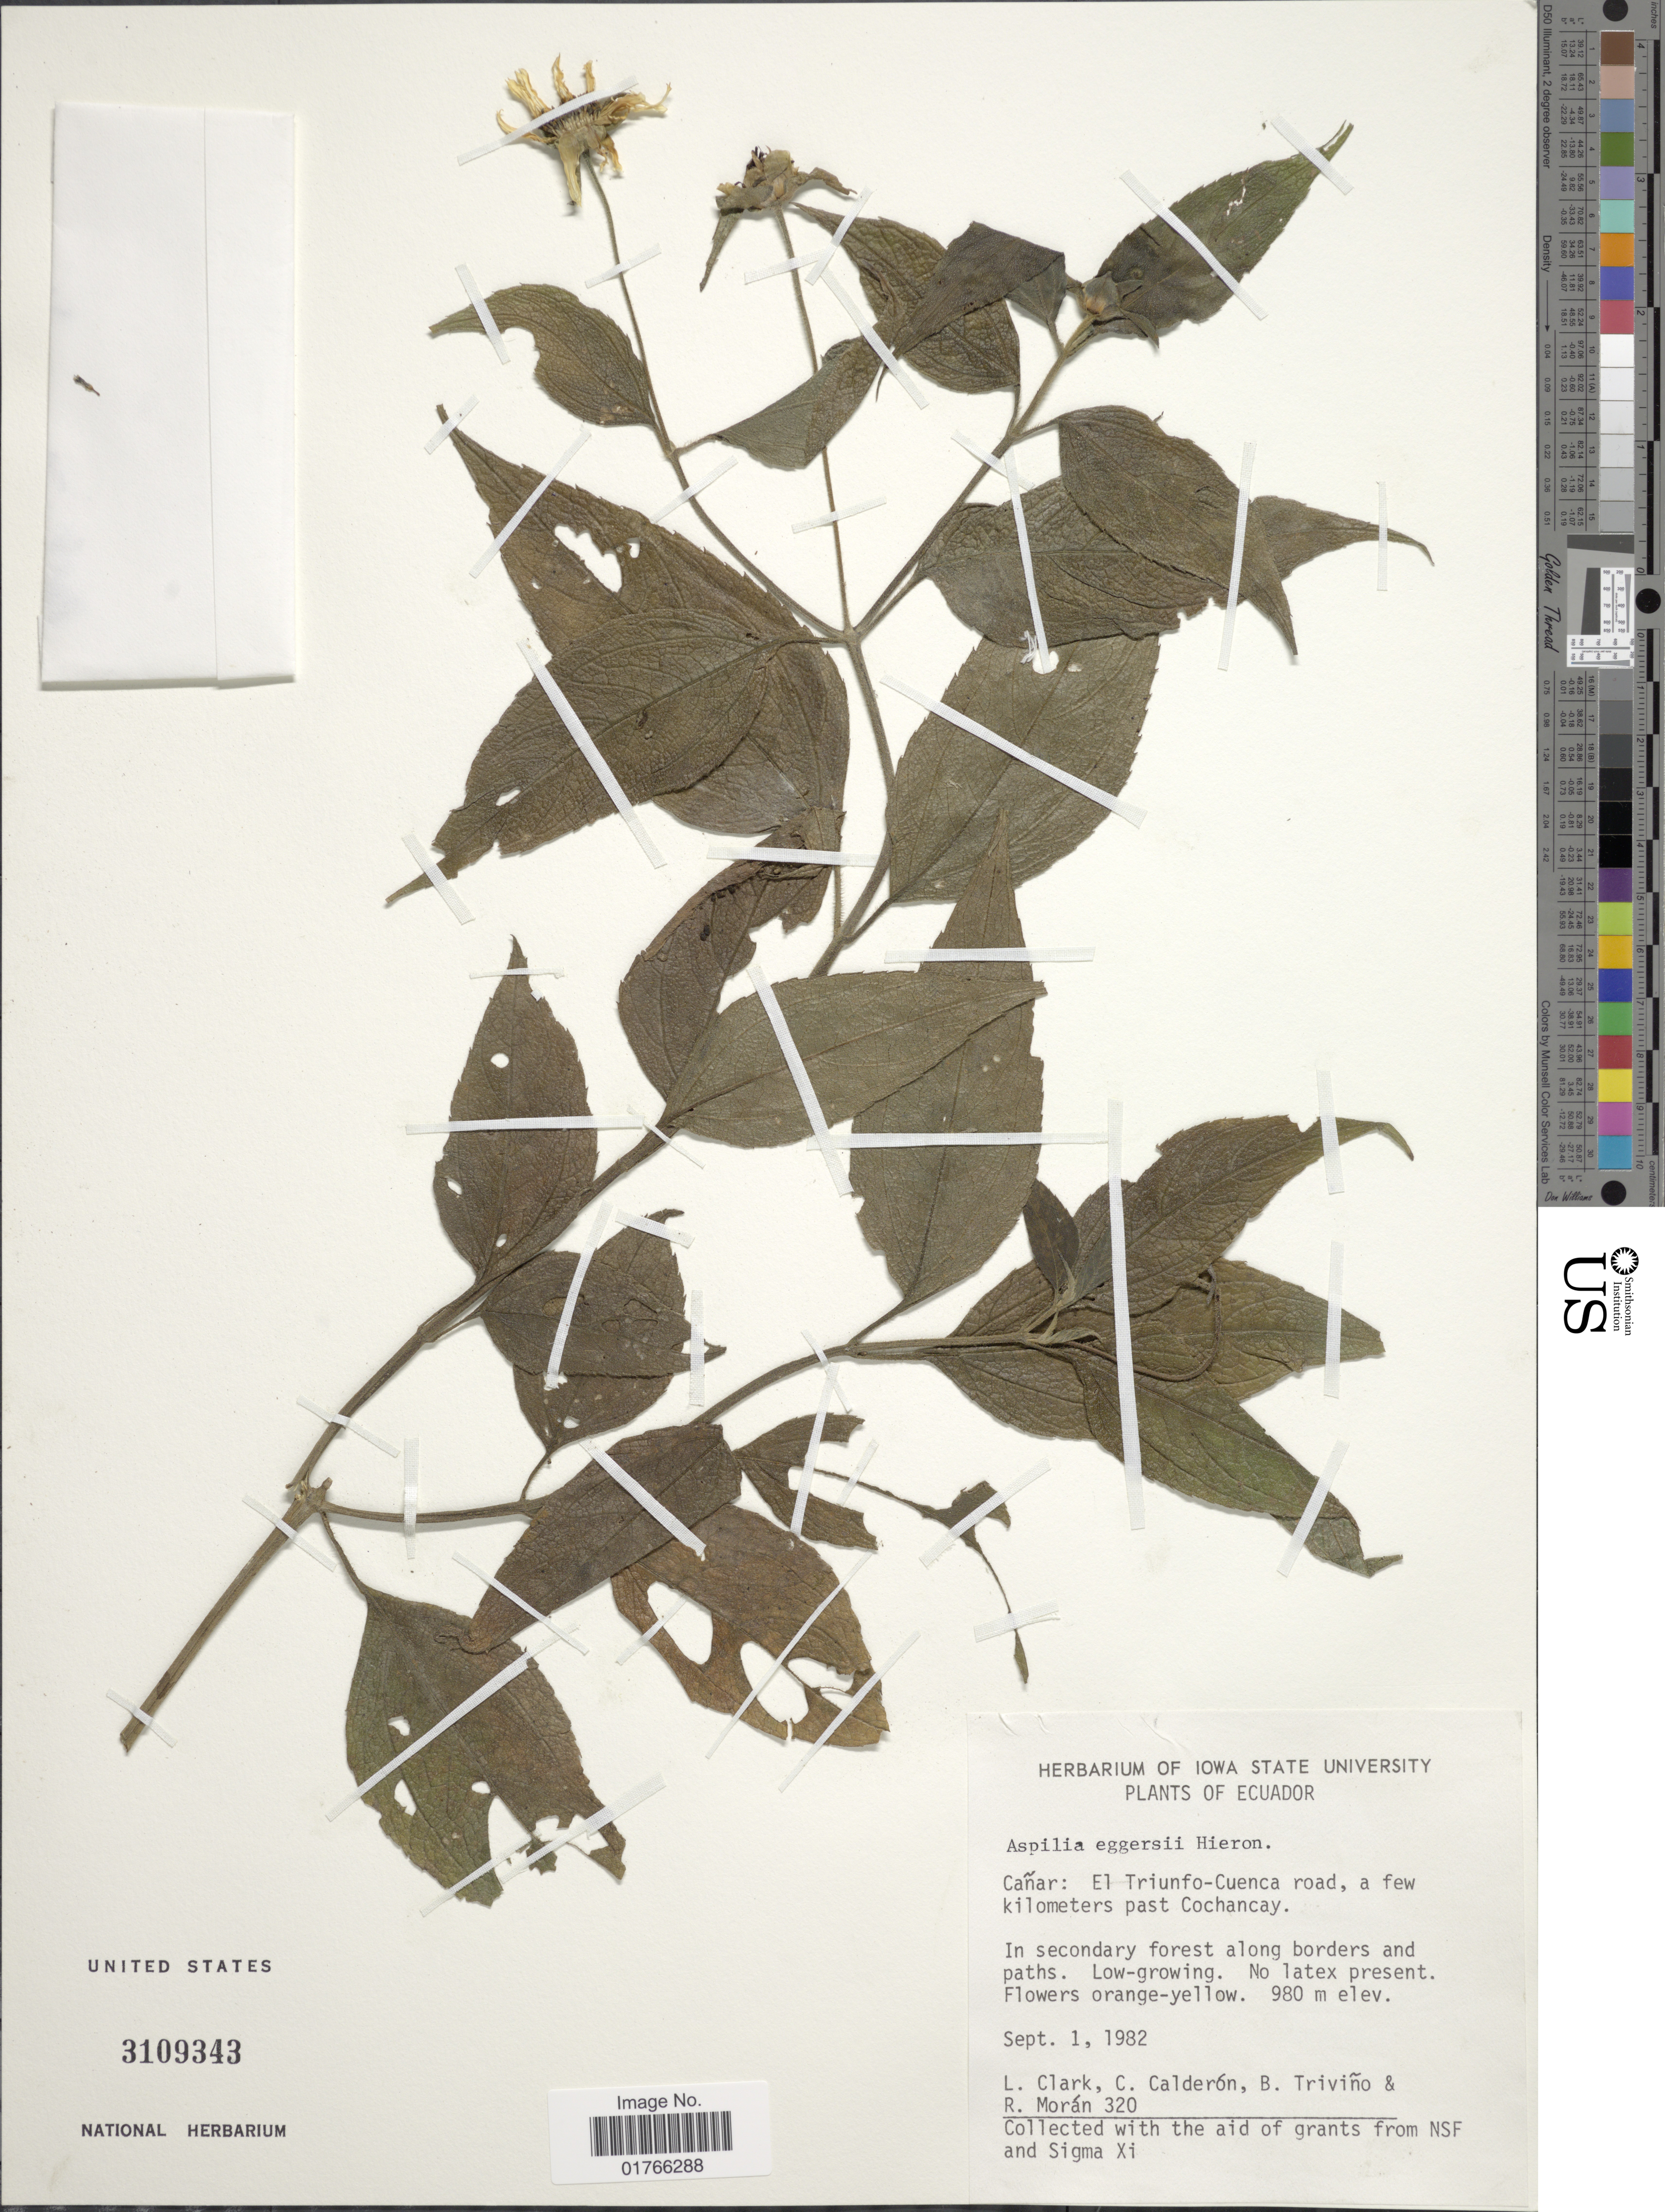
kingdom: Plantae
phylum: Tracheophyta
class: Magnoliopsida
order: Asterales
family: Asteraceae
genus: Elaphandra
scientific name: Elaphandra archeri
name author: H. Rob. & Brettell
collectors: L. Clark, C. Calderon, B. Trivino & R. Morán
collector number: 320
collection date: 1982-09-01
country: Ecuador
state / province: Cañar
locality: El Triunfo-Cuenca road, a few kilometers past Cochancay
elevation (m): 980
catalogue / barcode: US 3109343